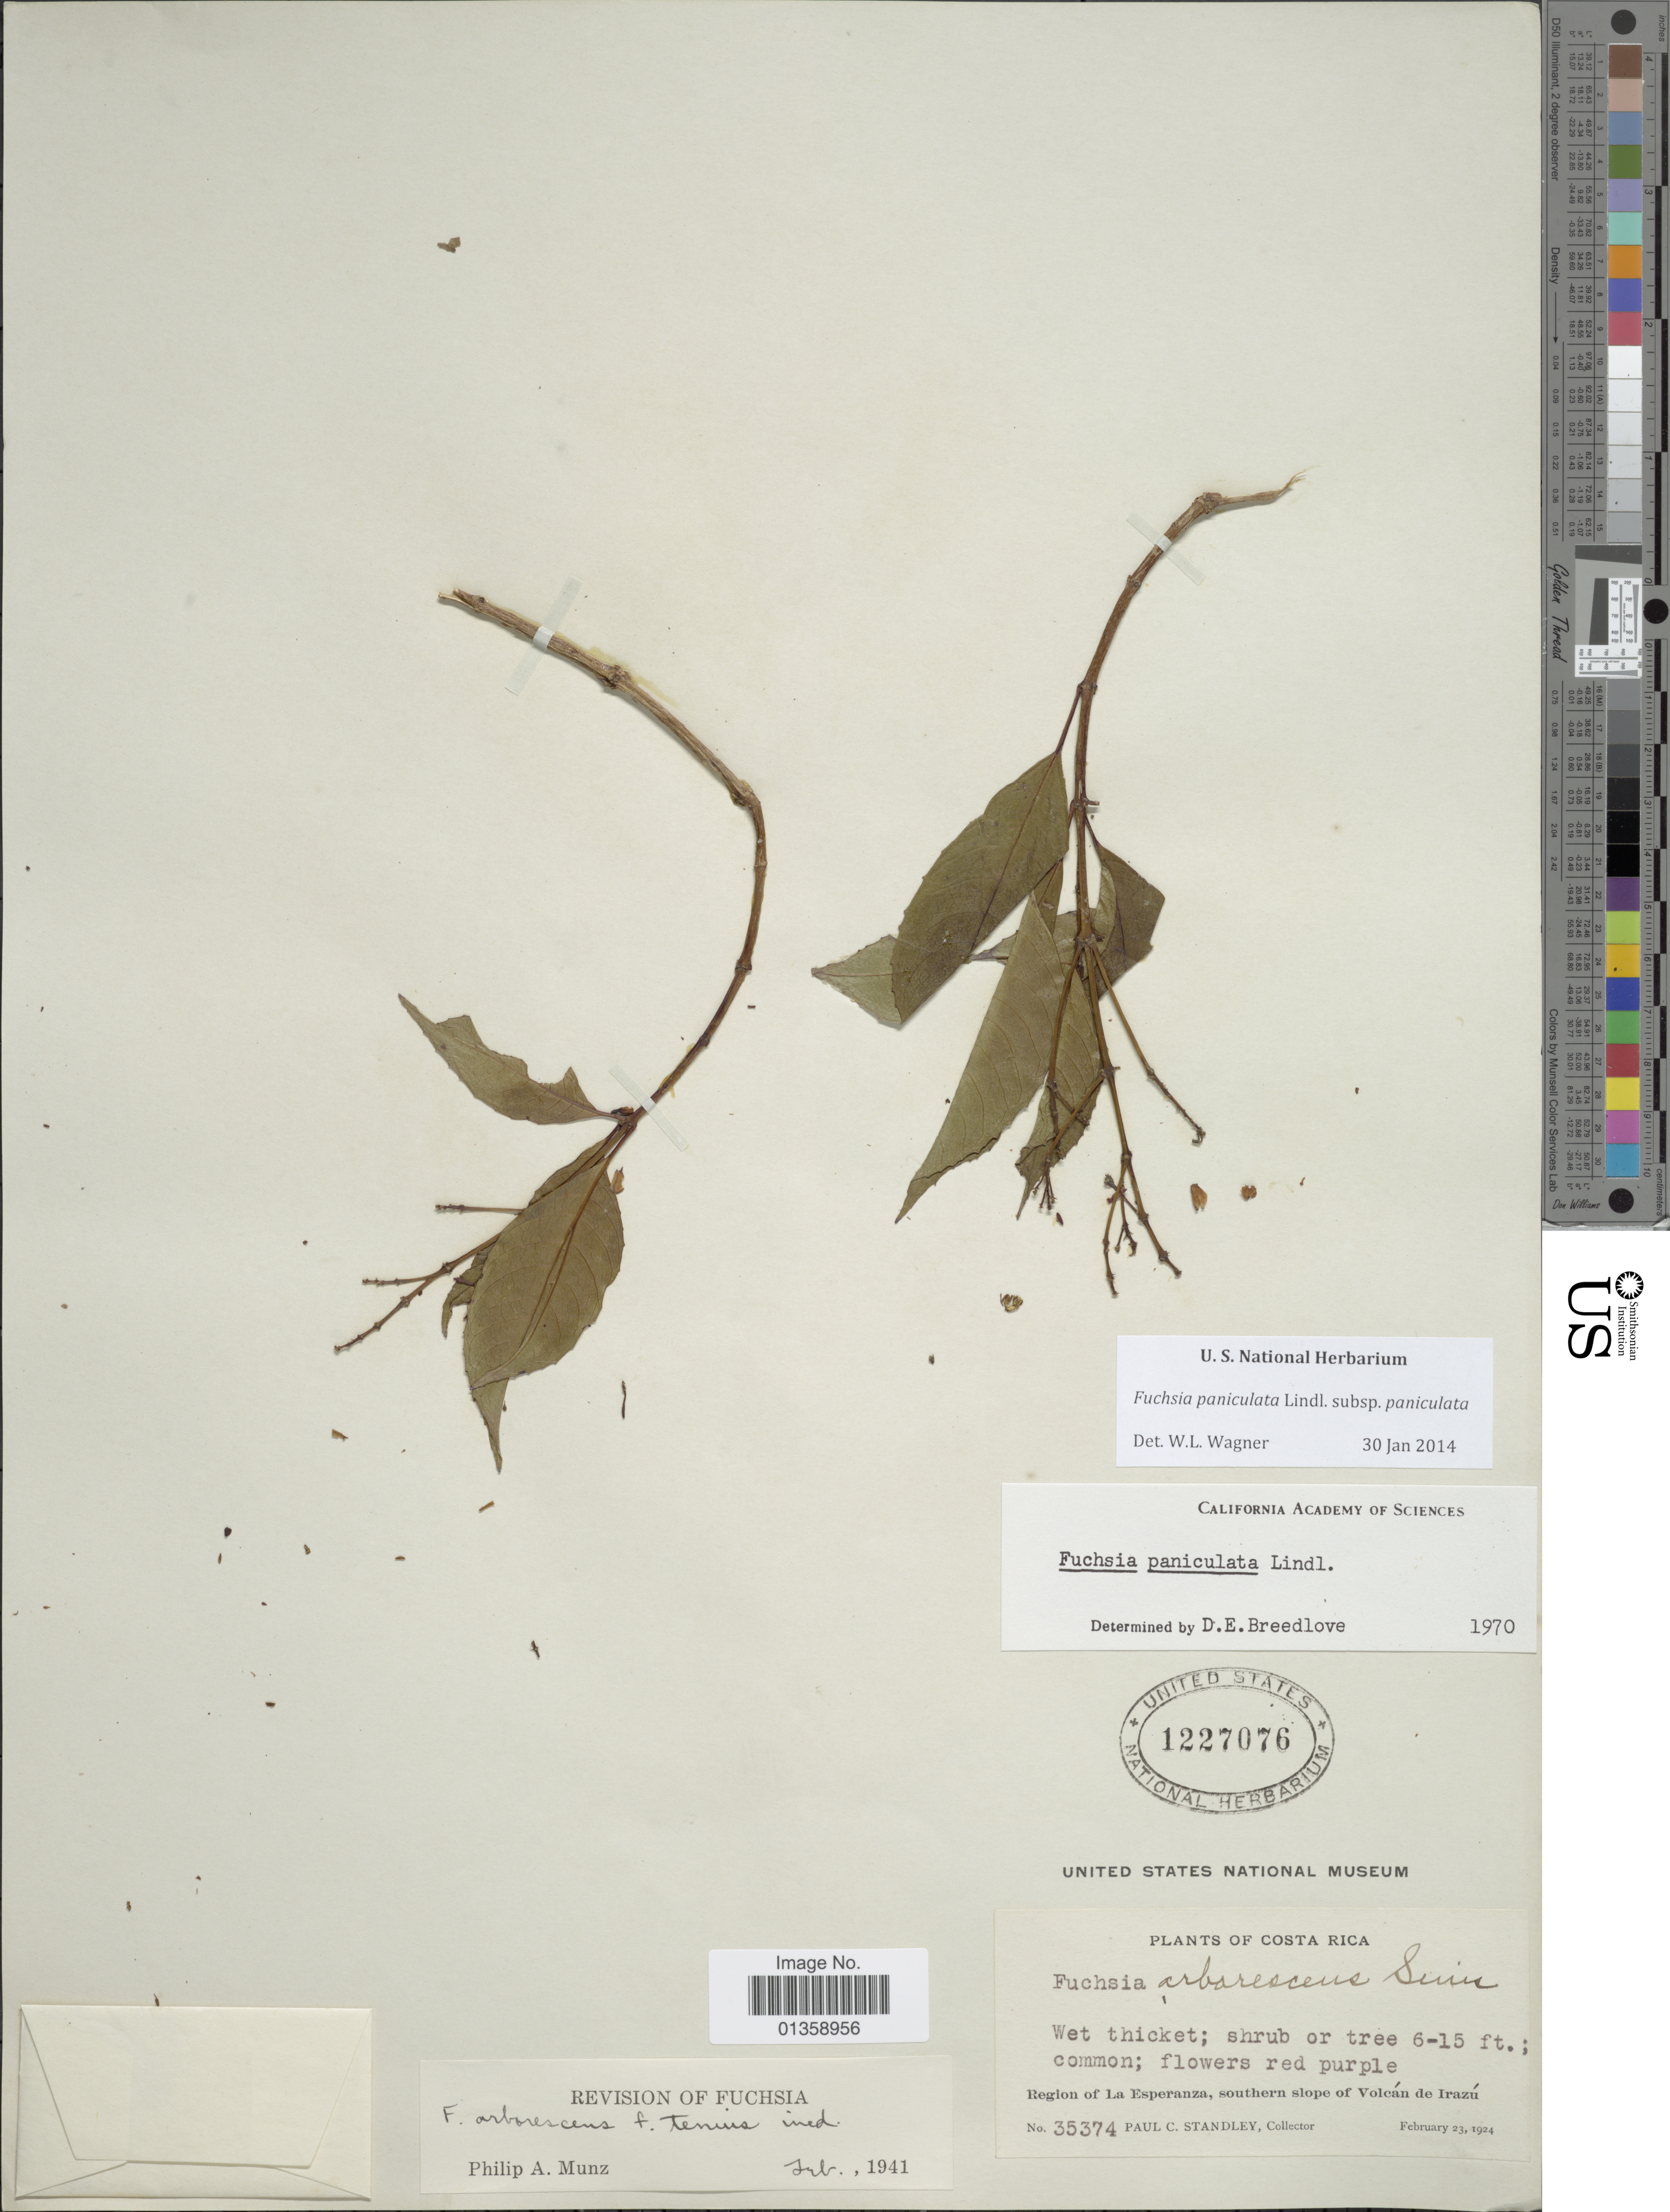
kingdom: Plantae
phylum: Tracheophyta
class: Magnoliopsida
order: Myrtales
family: Onagraceae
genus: Fuchsia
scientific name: Fuchsia paniculata subsp. paniculata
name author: Lindl.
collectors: P. C. Standley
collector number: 35374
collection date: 1924-02-23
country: Costa Rica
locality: Region of La Esperanza, southern slope of Volcán de Irazú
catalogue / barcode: US 1227076